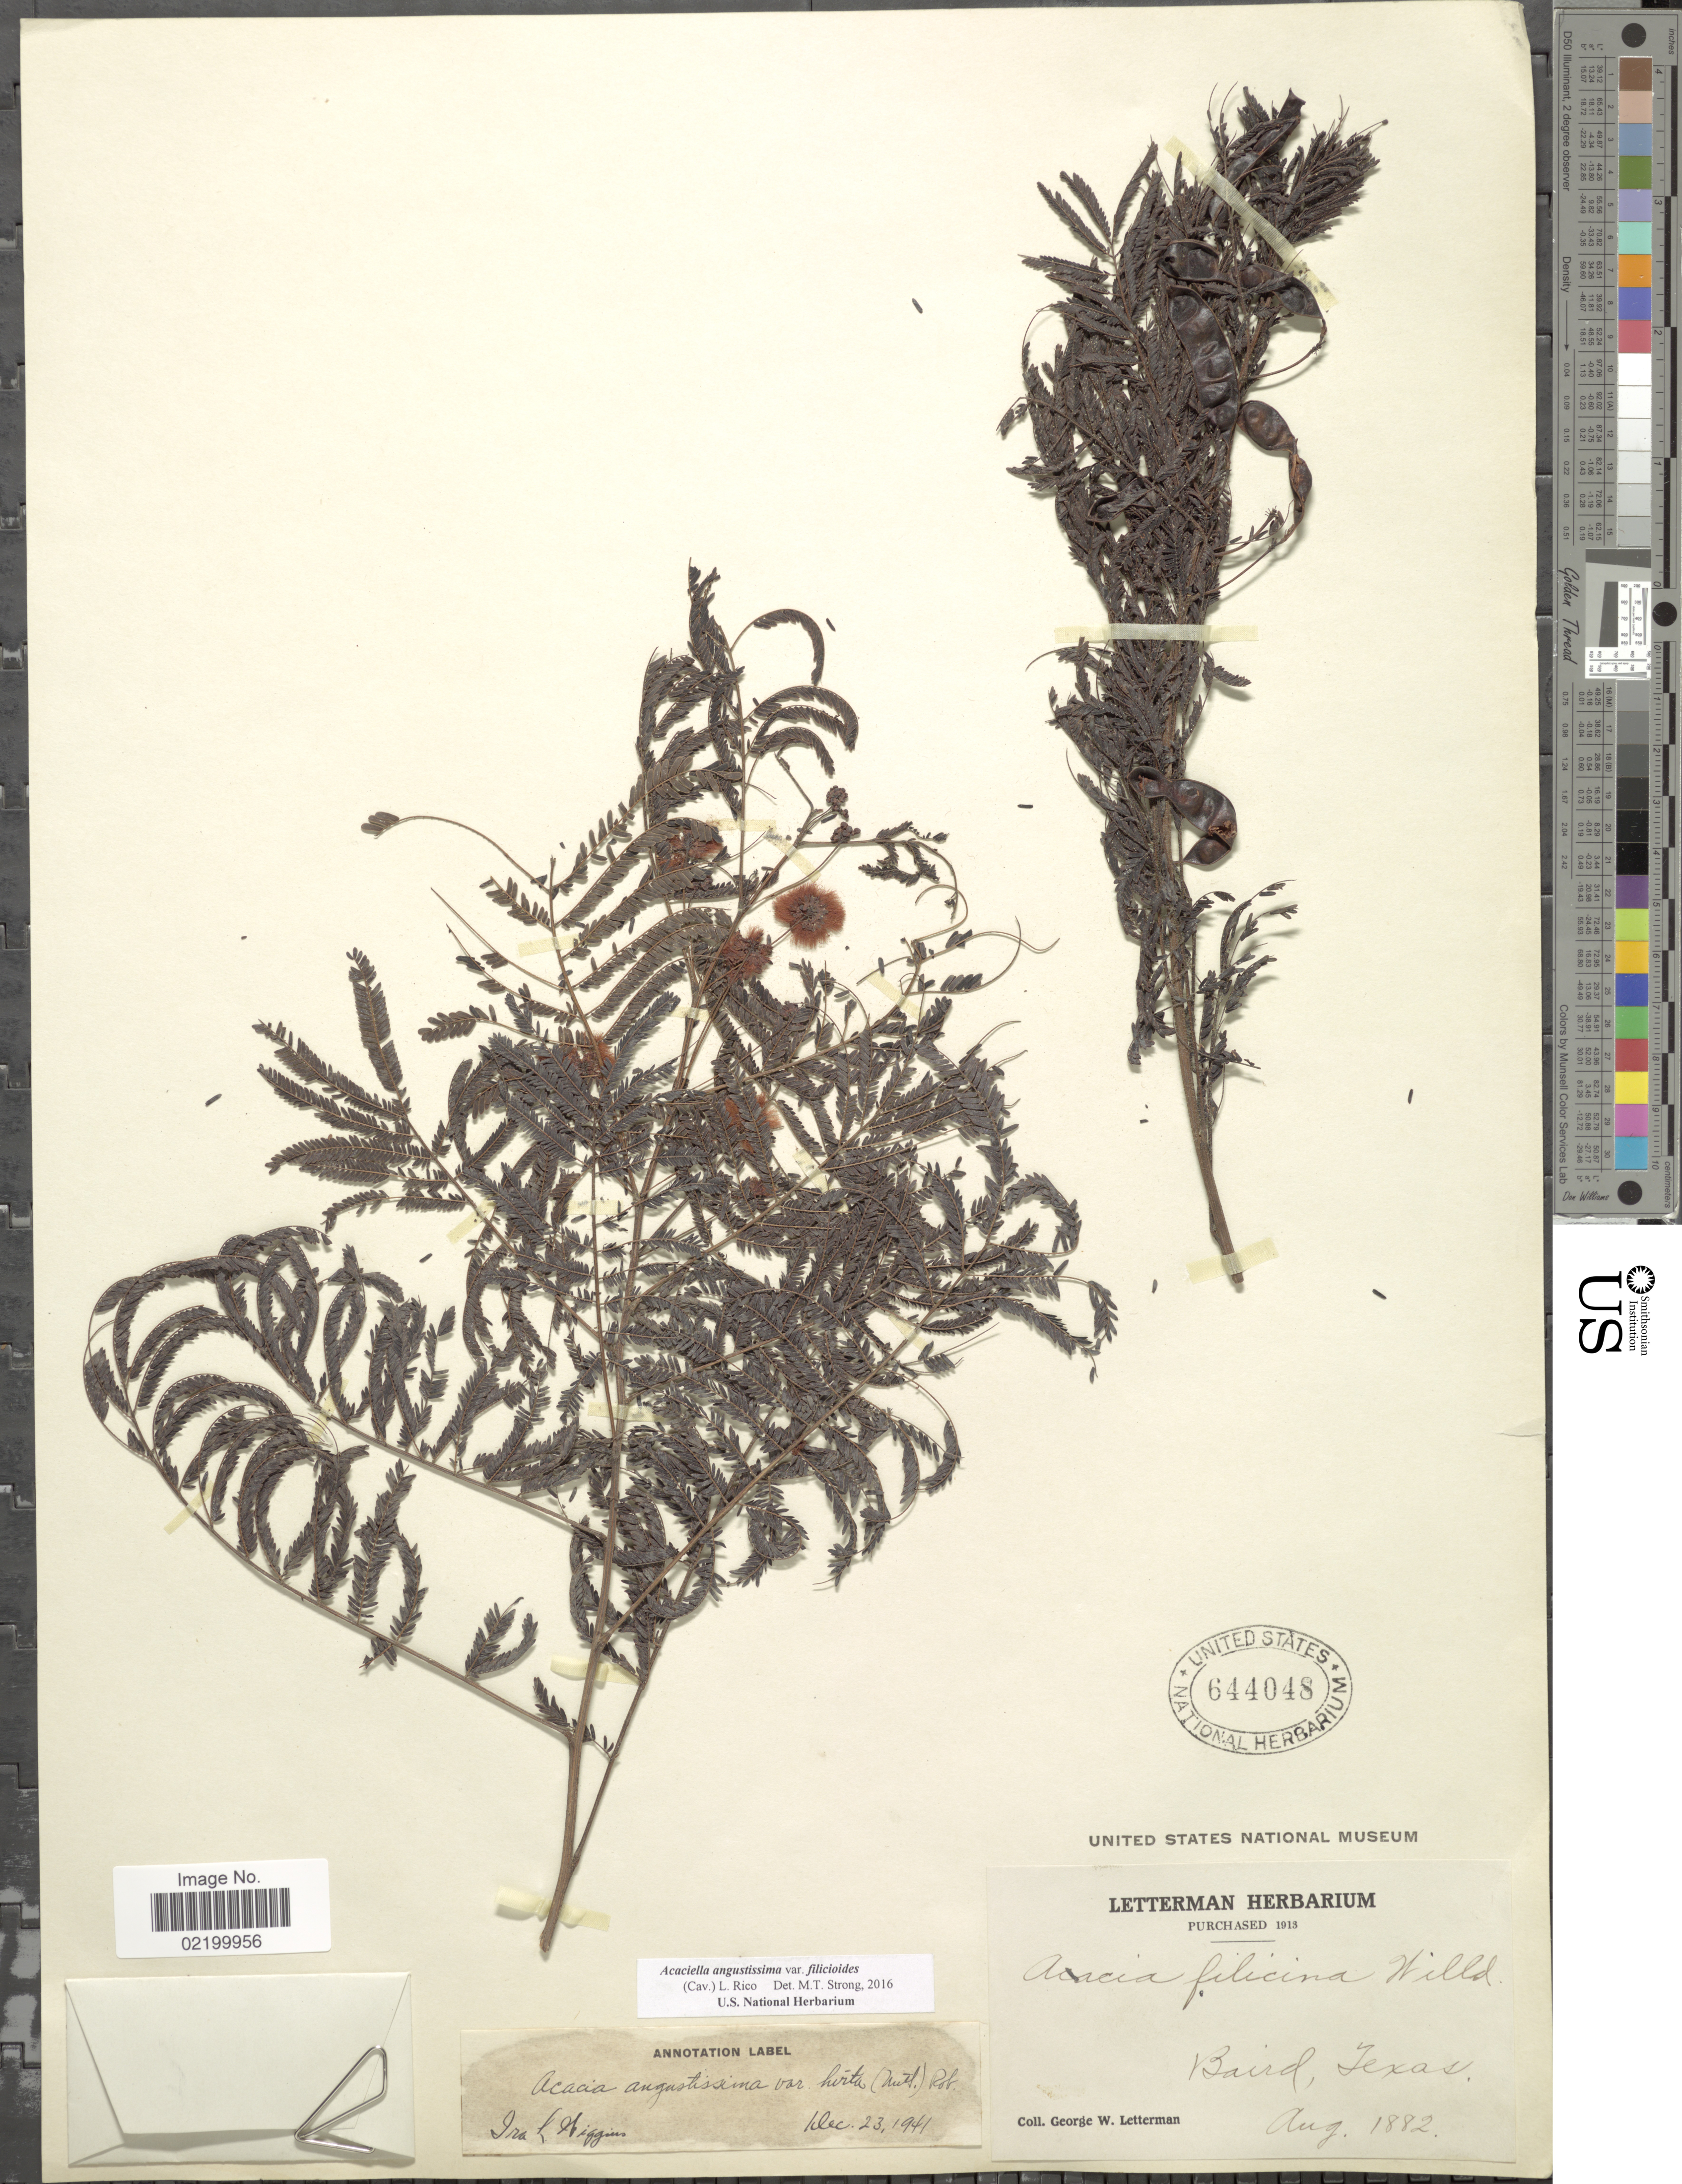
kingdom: Plantae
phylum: Tracheophyta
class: Magnoliopsida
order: Fabales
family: Fabaceae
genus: Acaciella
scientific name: Acaciella angustissima var. filicioides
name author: (Cav.) L. Rico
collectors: G. W. Letterman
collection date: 1882-08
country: United States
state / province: Texas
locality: Baird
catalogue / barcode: US 644048